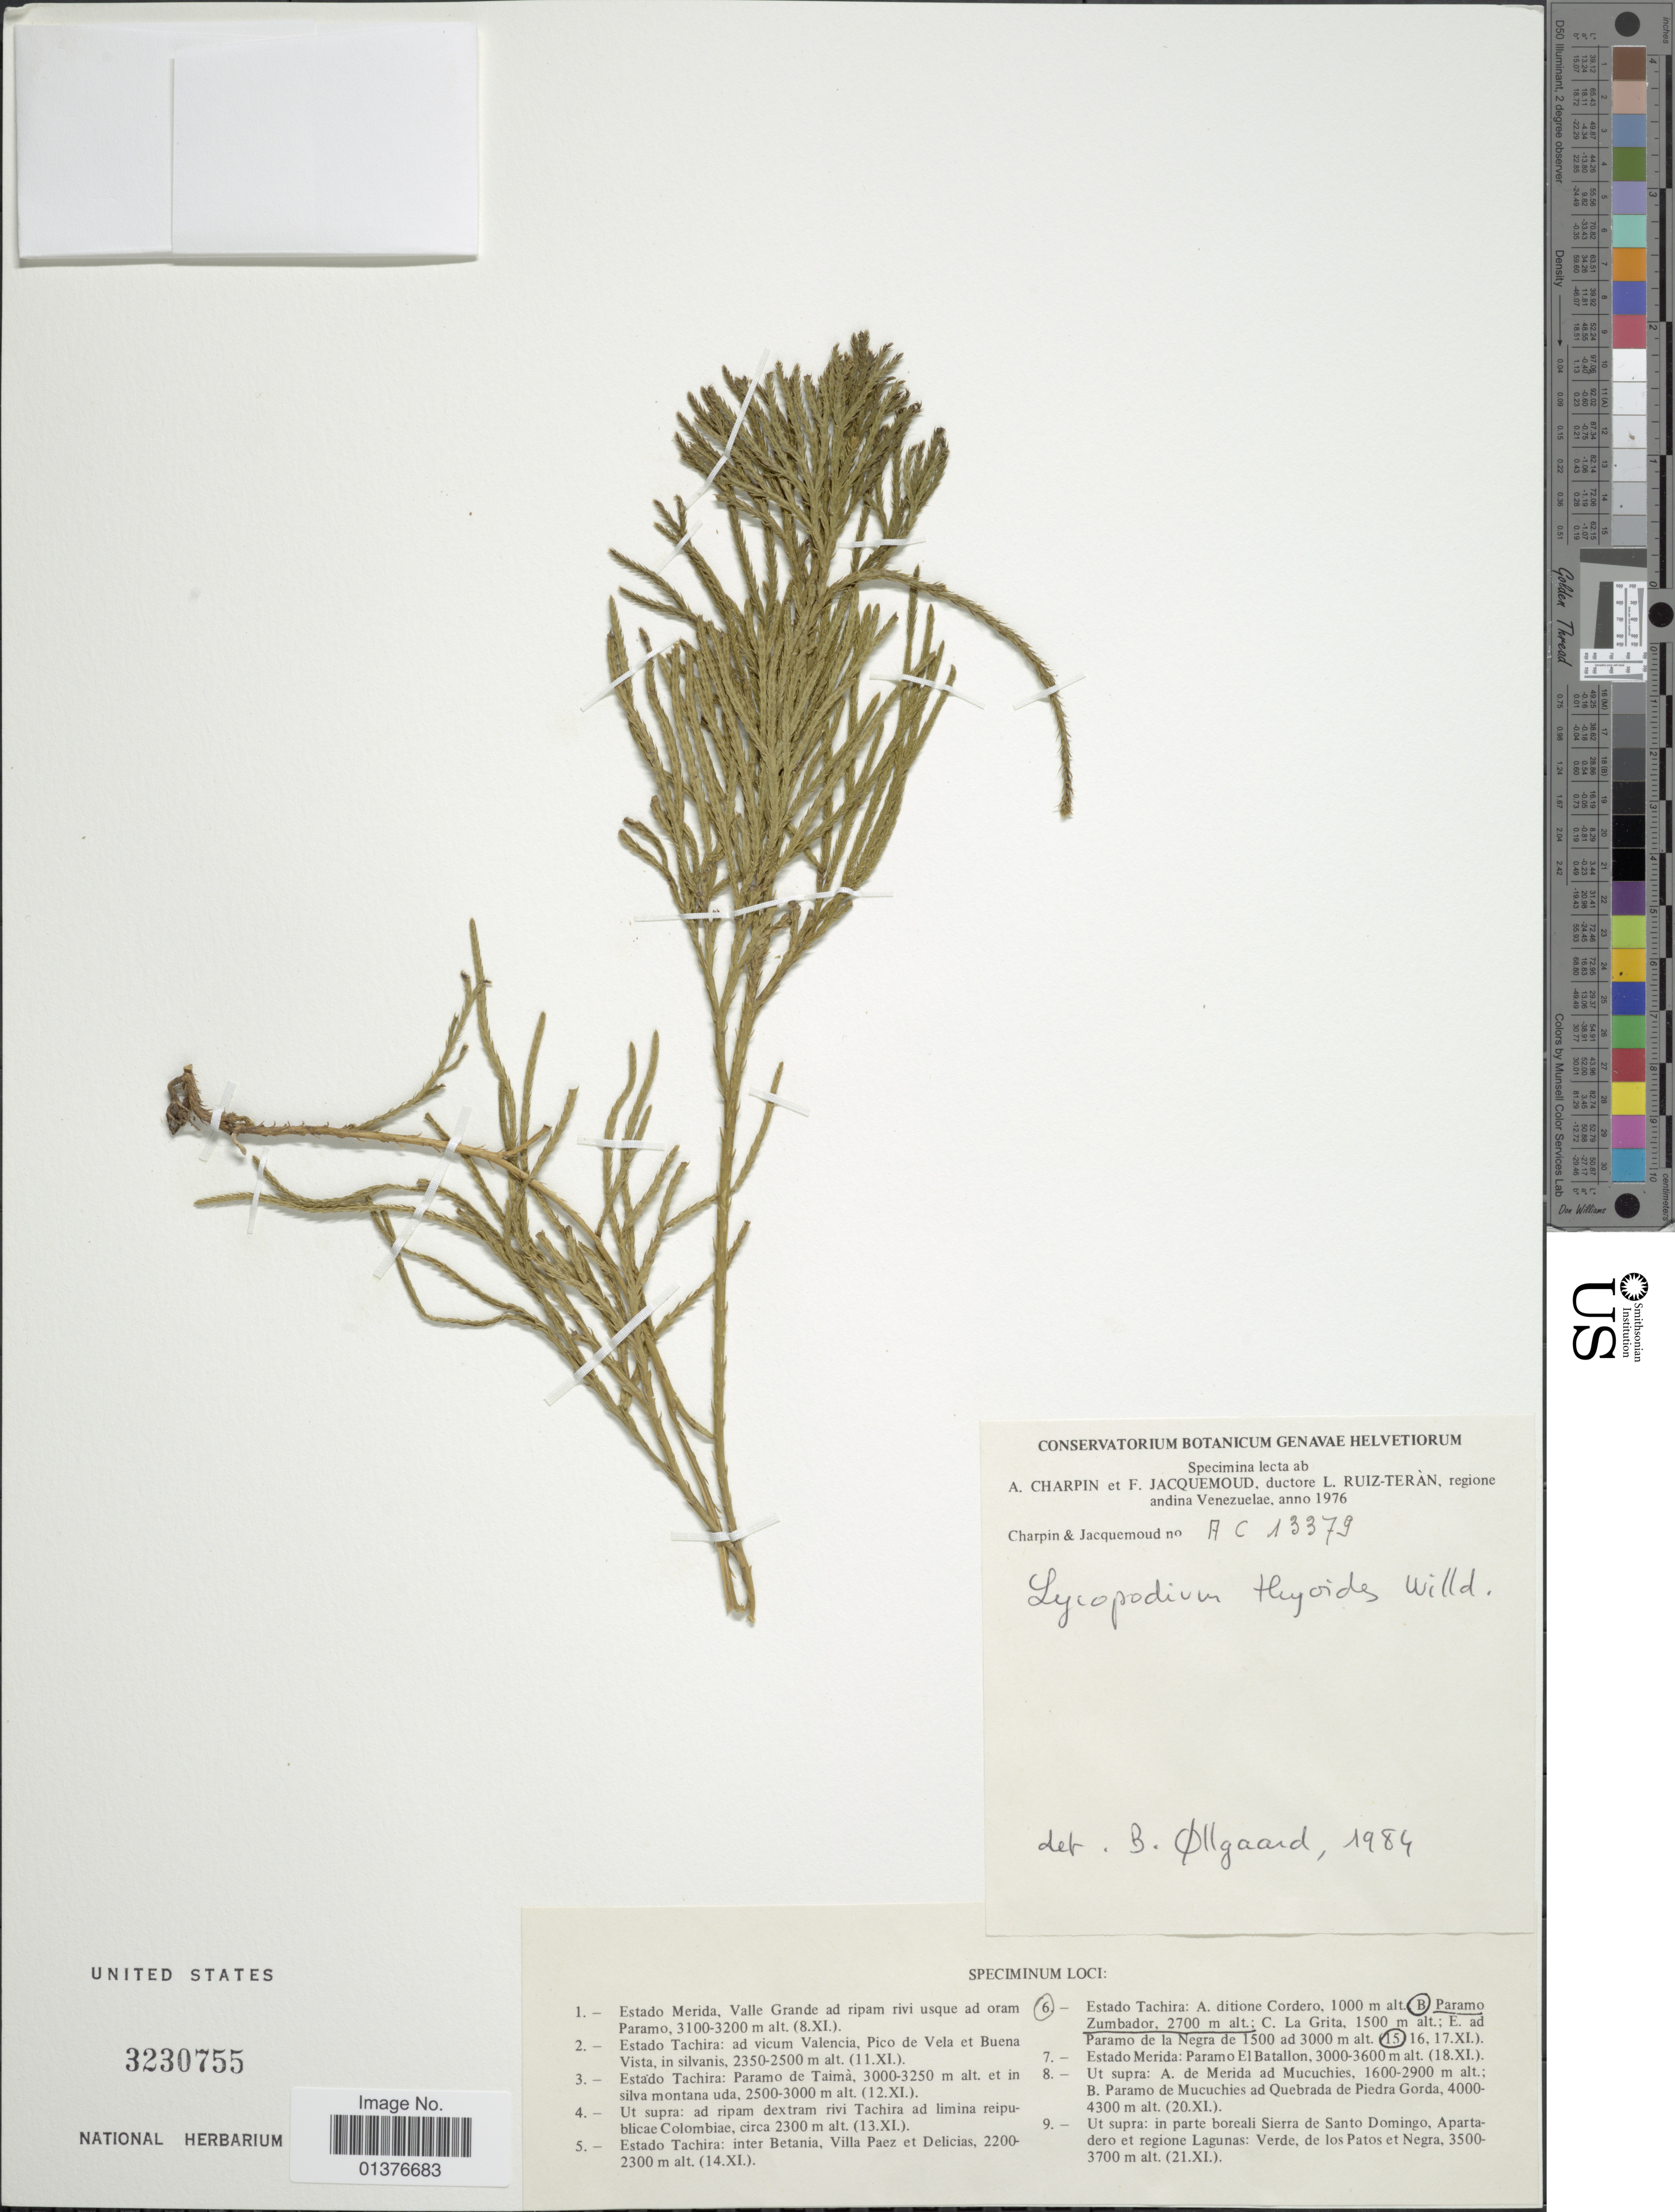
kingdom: Plantae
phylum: Tracheophyta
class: Lycopodiopsida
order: Lycopodiales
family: Lycopodiaceae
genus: Diphasiastrum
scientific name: Diphasiastrum thyoides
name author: (Humb. & Bonpl. ex Willd.) Holub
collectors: A. Charpin & F. Jacquemoud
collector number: AC13379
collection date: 1976-11-15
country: Venezuela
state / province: Tachira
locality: Ditione Cordero, Paramo Zumbador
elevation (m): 2700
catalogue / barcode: US 3230755